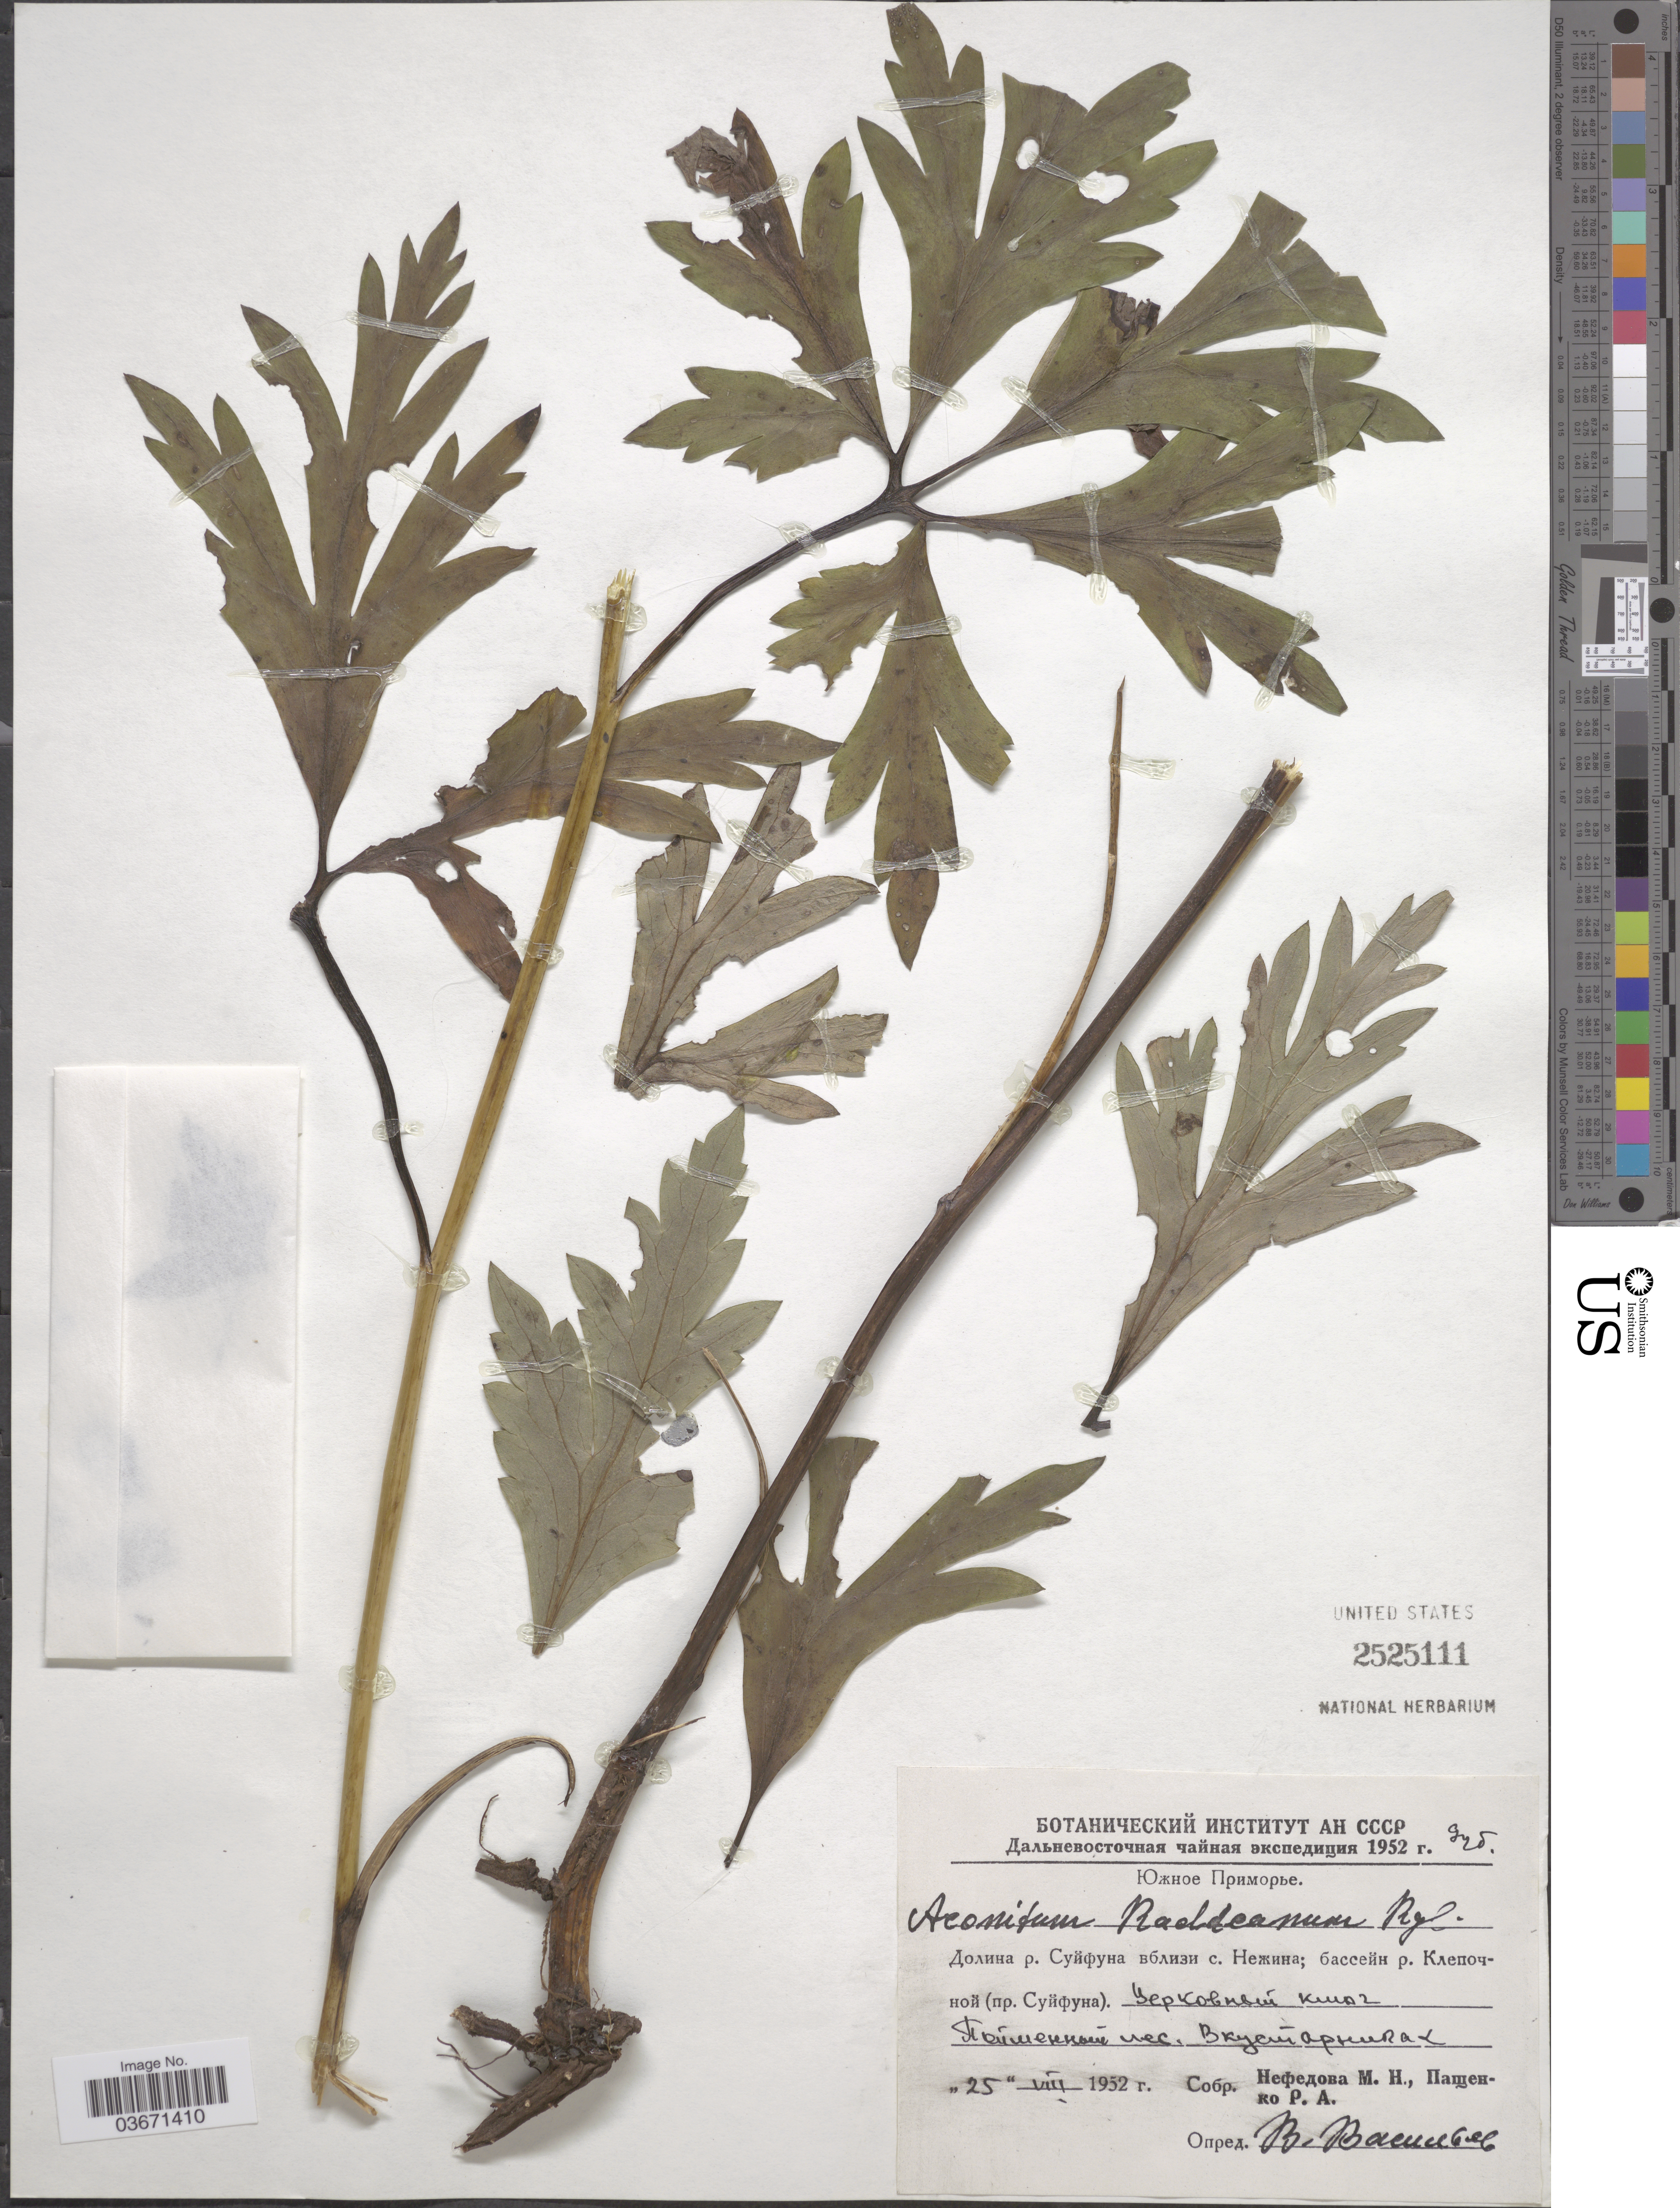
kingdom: Plantae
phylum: Tracheophyta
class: Magnoliopsida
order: Ranunculales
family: Ranunculaceae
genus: Aconitum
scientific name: Aconitum raddeanum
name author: Regel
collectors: M. Nefedova & P. Pashchenko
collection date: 1952-08-25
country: Russian Federation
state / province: Primorsky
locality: Valley of River Suifun, near village Nezhino, basin of River Klepochnaya.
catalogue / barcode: US 2525111